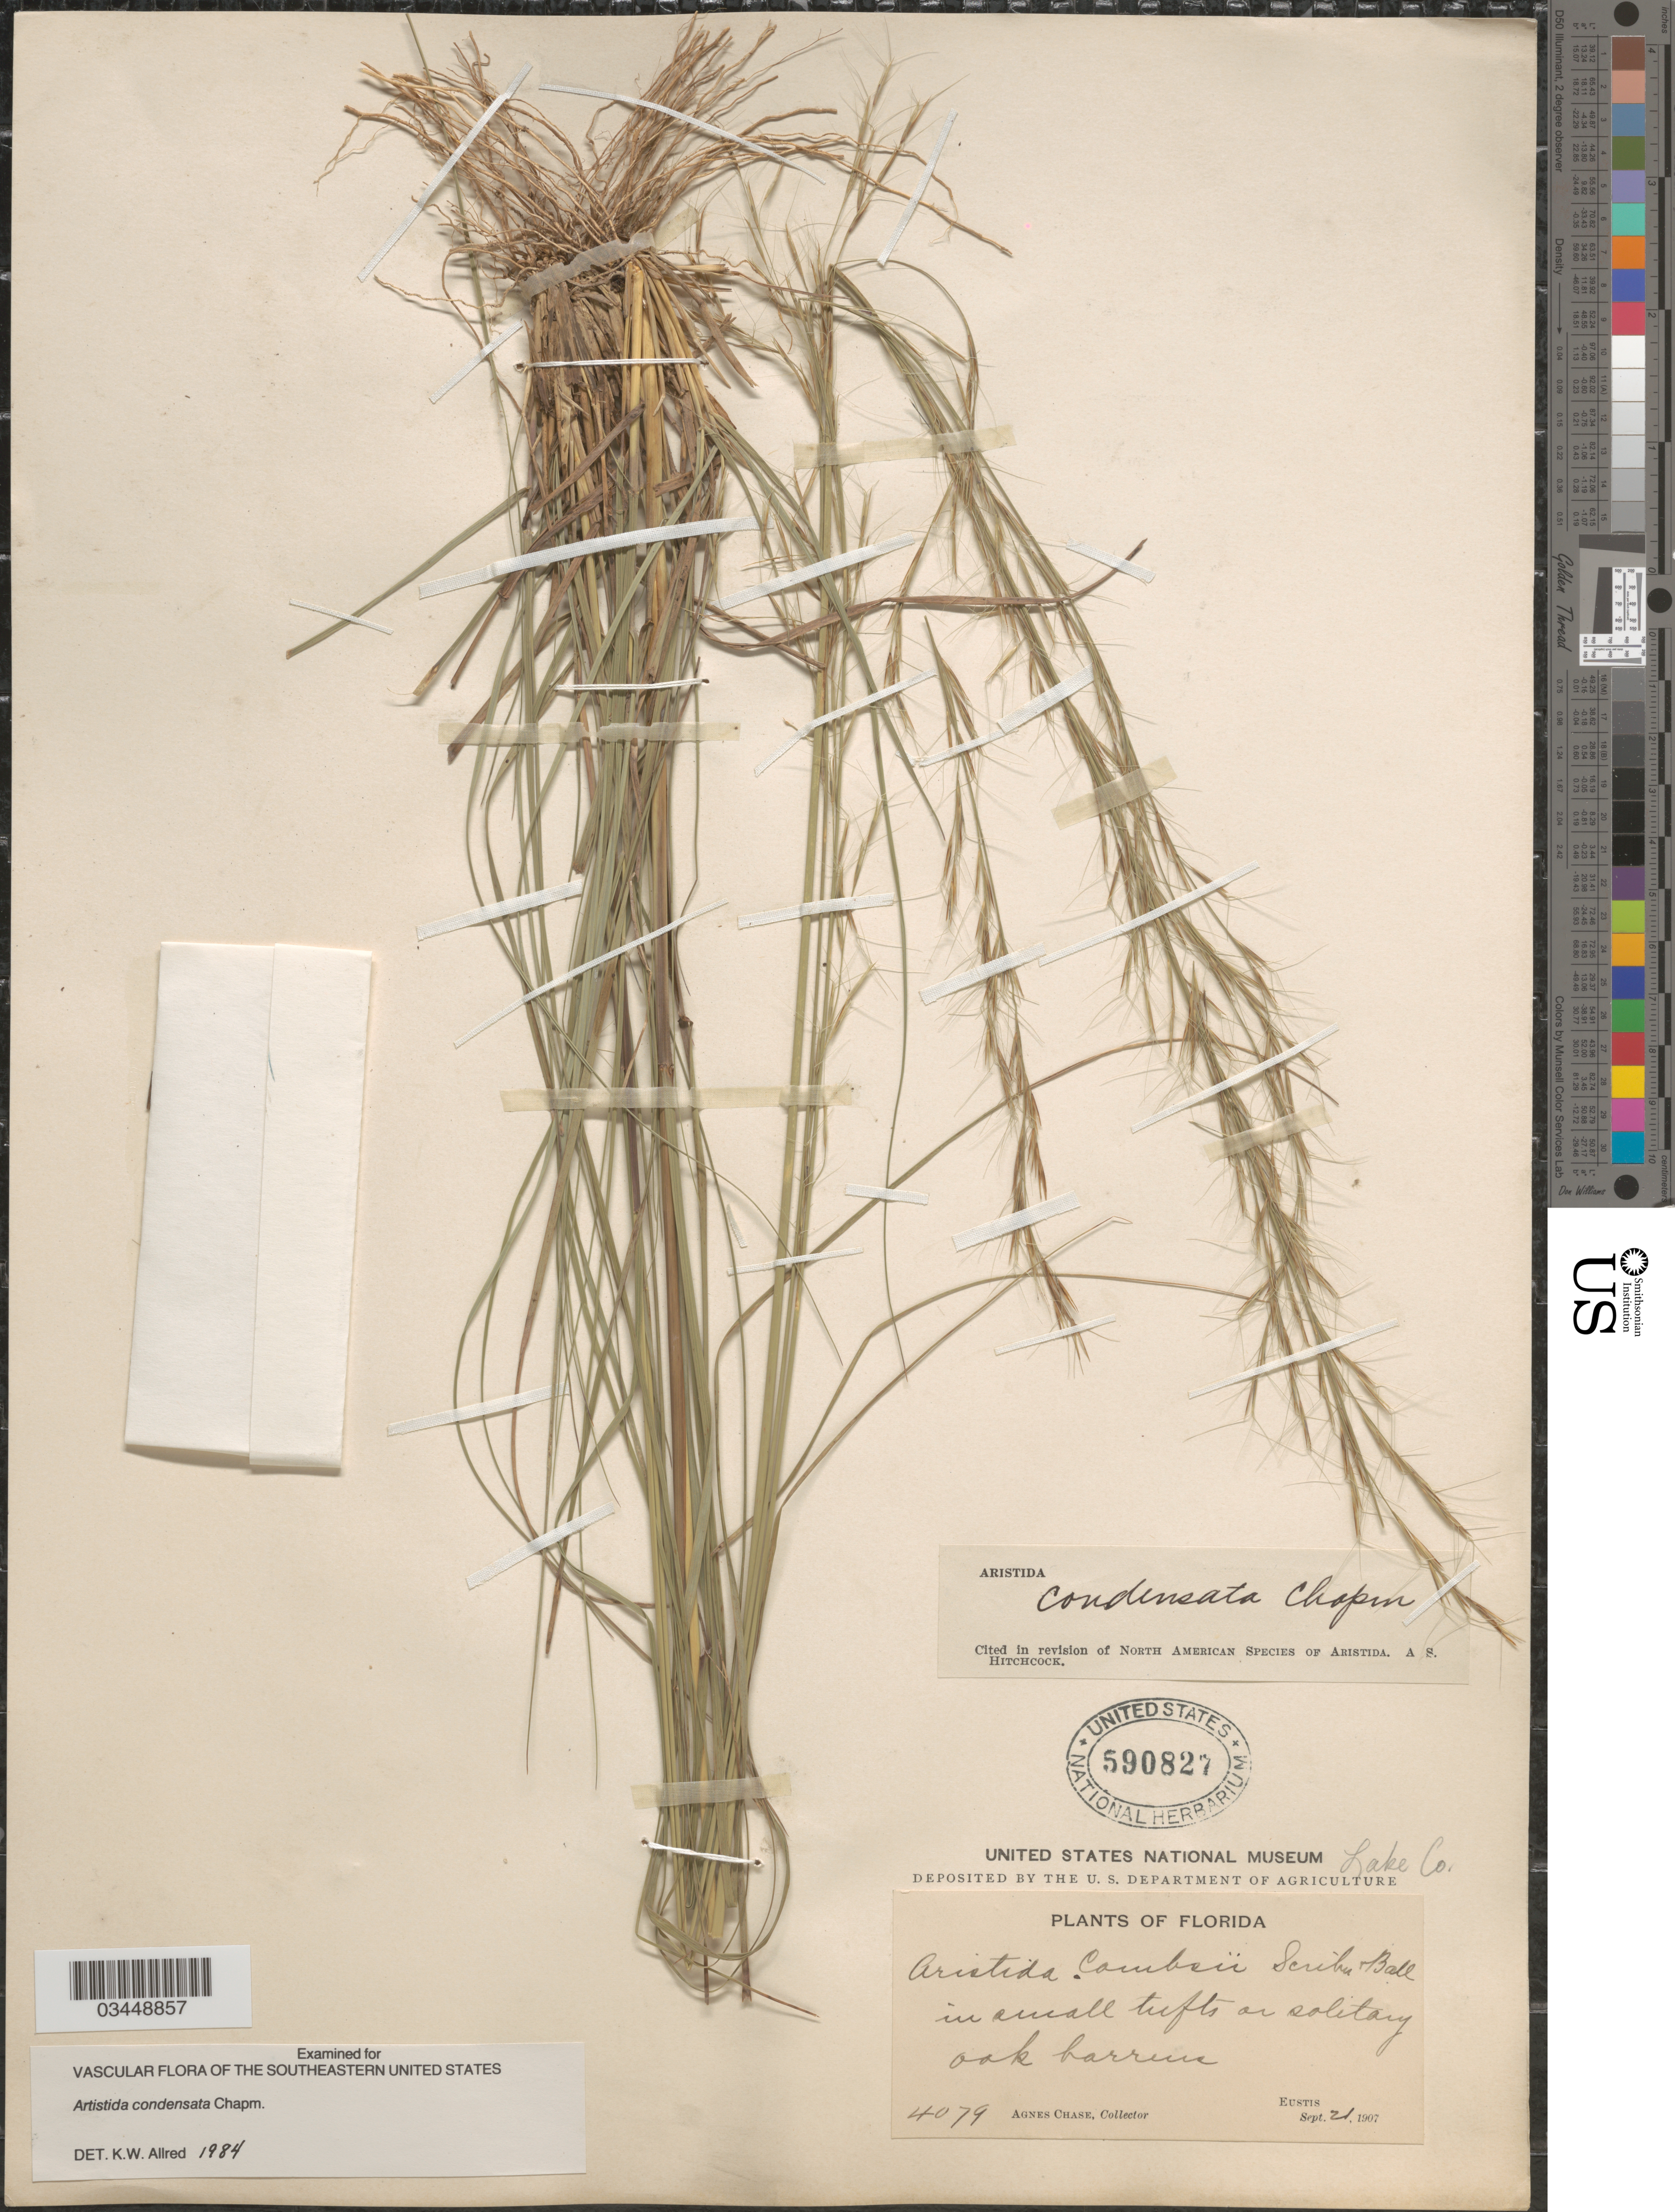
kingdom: Plantae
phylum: Tracheophyta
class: Liliopsida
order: Poales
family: Poaceae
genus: Aristida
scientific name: Aristida condensata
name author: Chapm.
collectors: A. Chase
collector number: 4079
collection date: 1907-09-21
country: United States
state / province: Florida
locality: In small tufts on solitary oak barrine. Eustis. Lake Co.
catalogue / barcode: US 590827